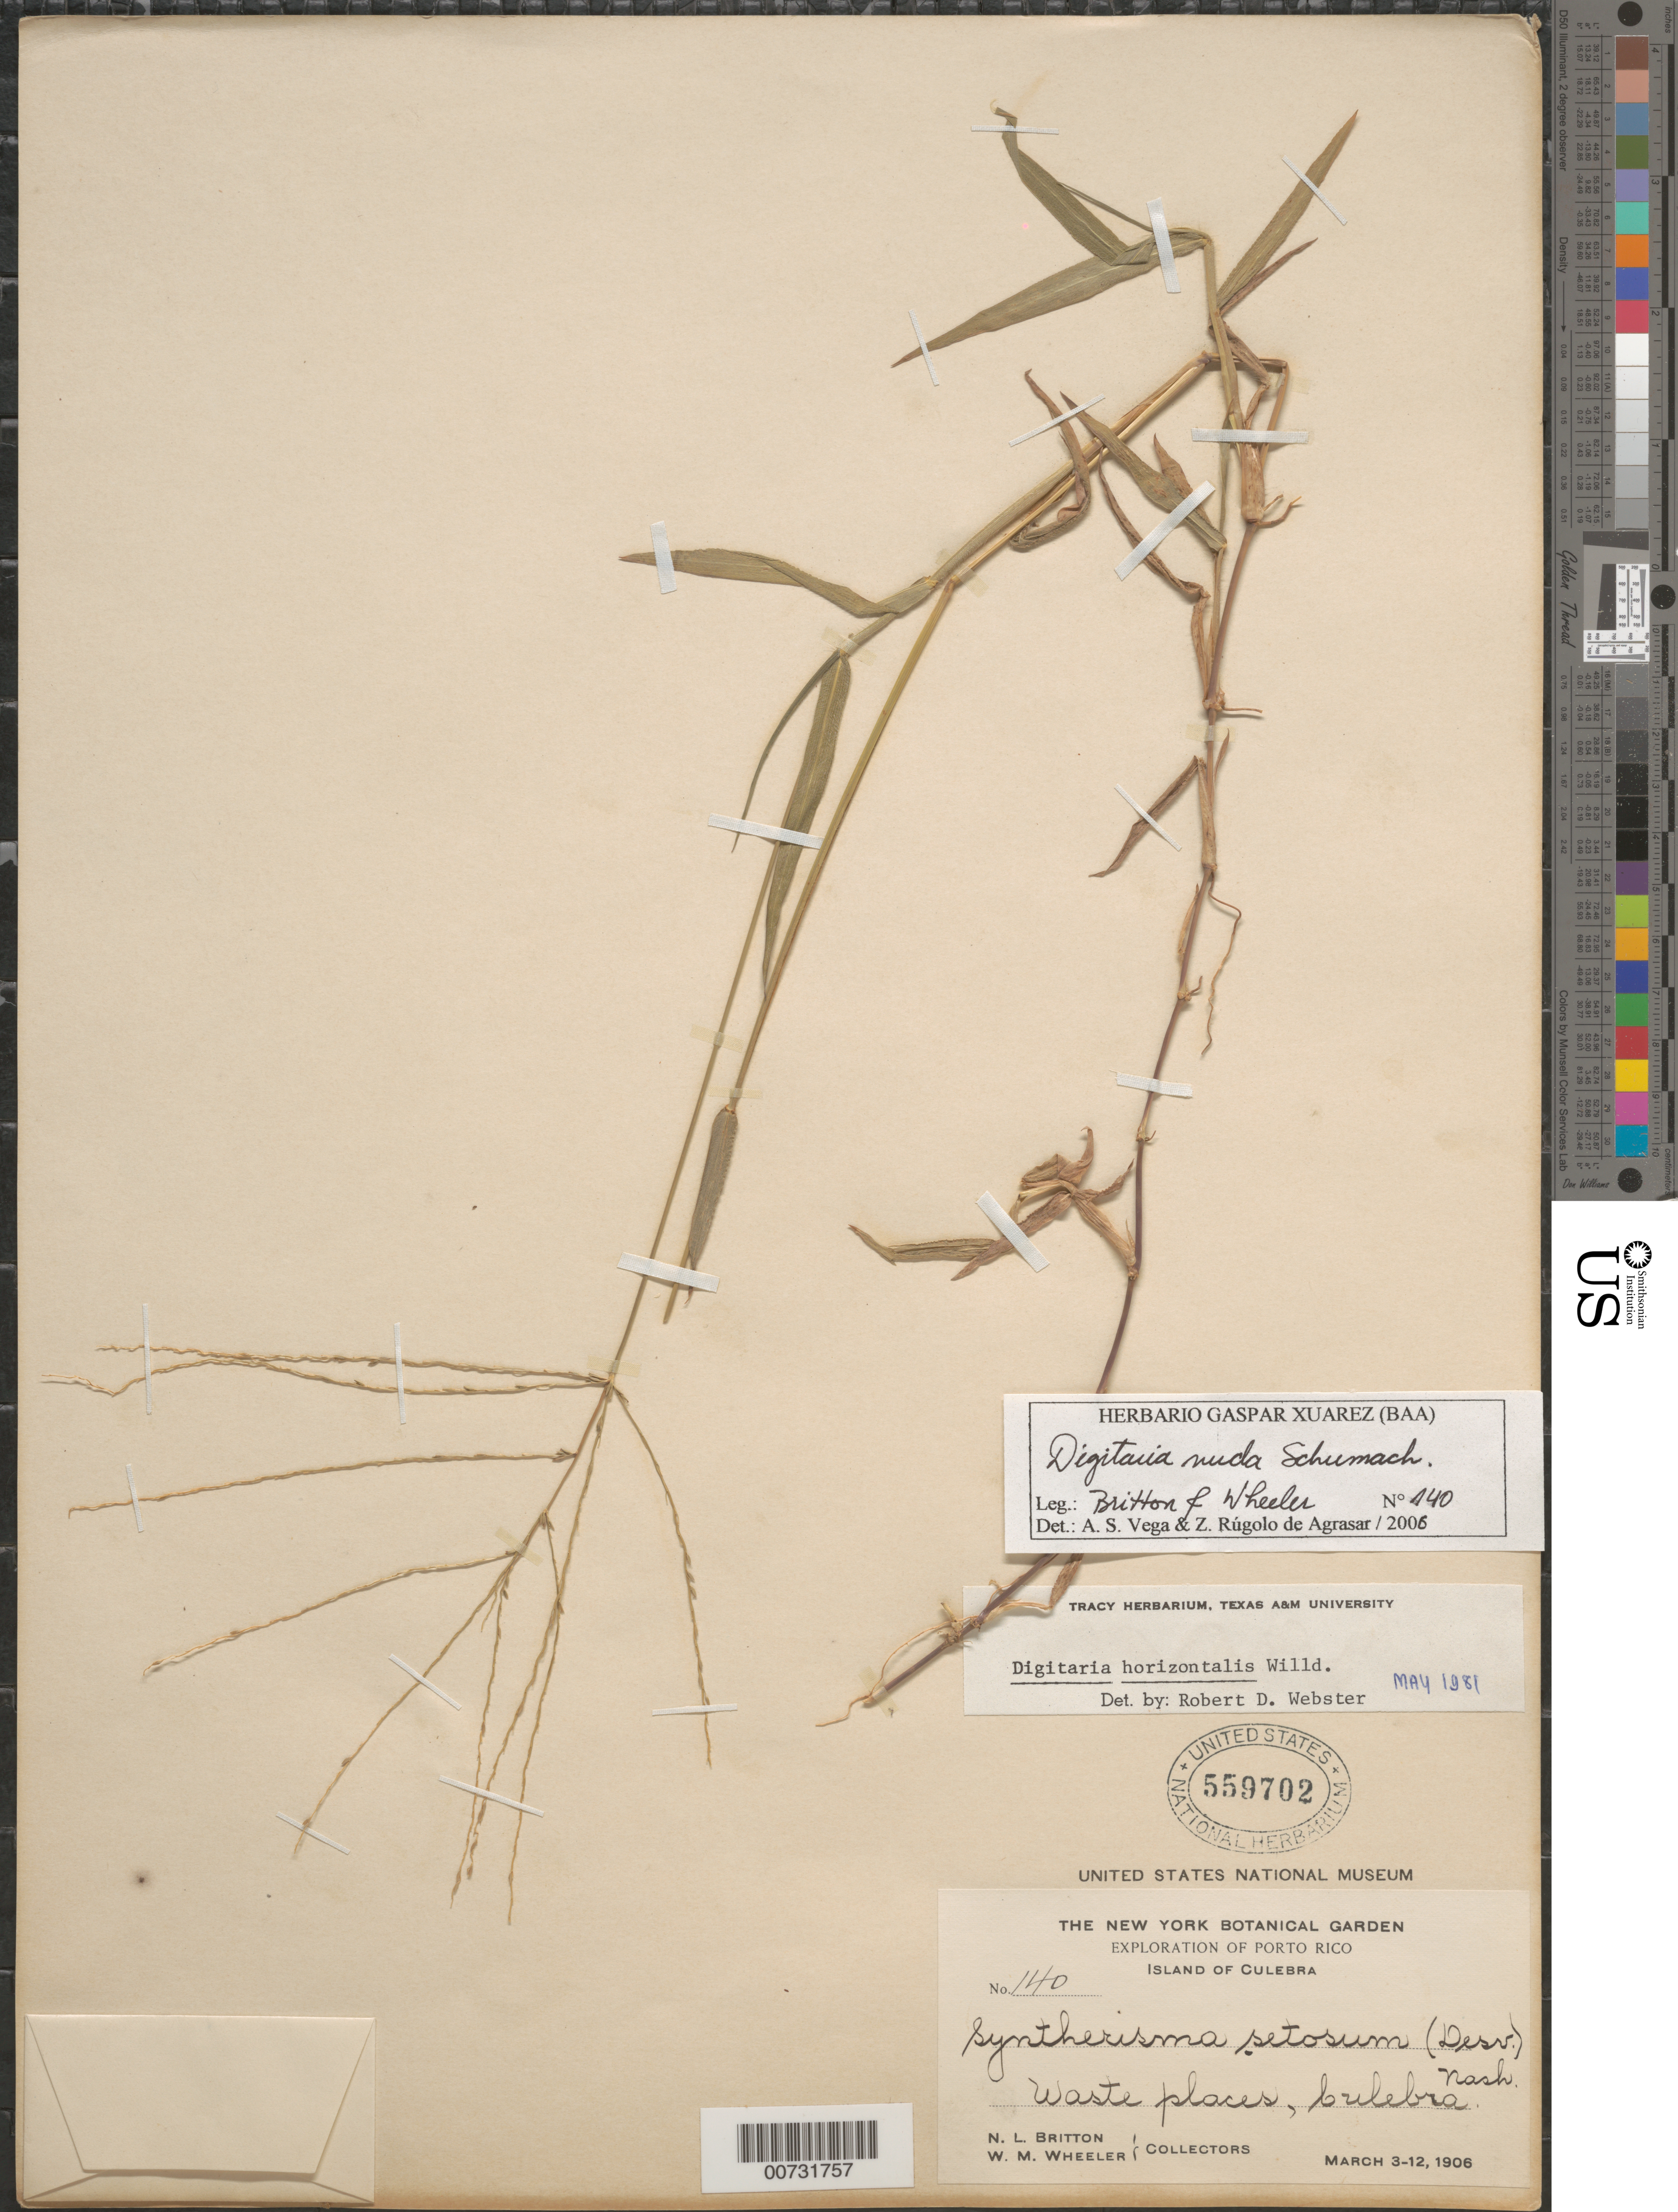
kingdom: Plantae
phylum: Tracheophyta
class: Liliopsida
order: Poales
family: Poaceae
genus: Digitaria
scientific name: Digitaria nuda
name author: Schumach.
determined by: Vega, A. S.; Rúgolo de Agrasar, Z. E.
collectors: N. Britton & W. Wheeler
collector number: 140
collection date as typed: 03 Mar 1906 to 12 Mar 1906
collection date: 1906-03-03/1906-03-12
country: Puerto Rico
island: Culebra I.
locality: Culebra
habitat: Waste places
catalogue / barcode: US 559702